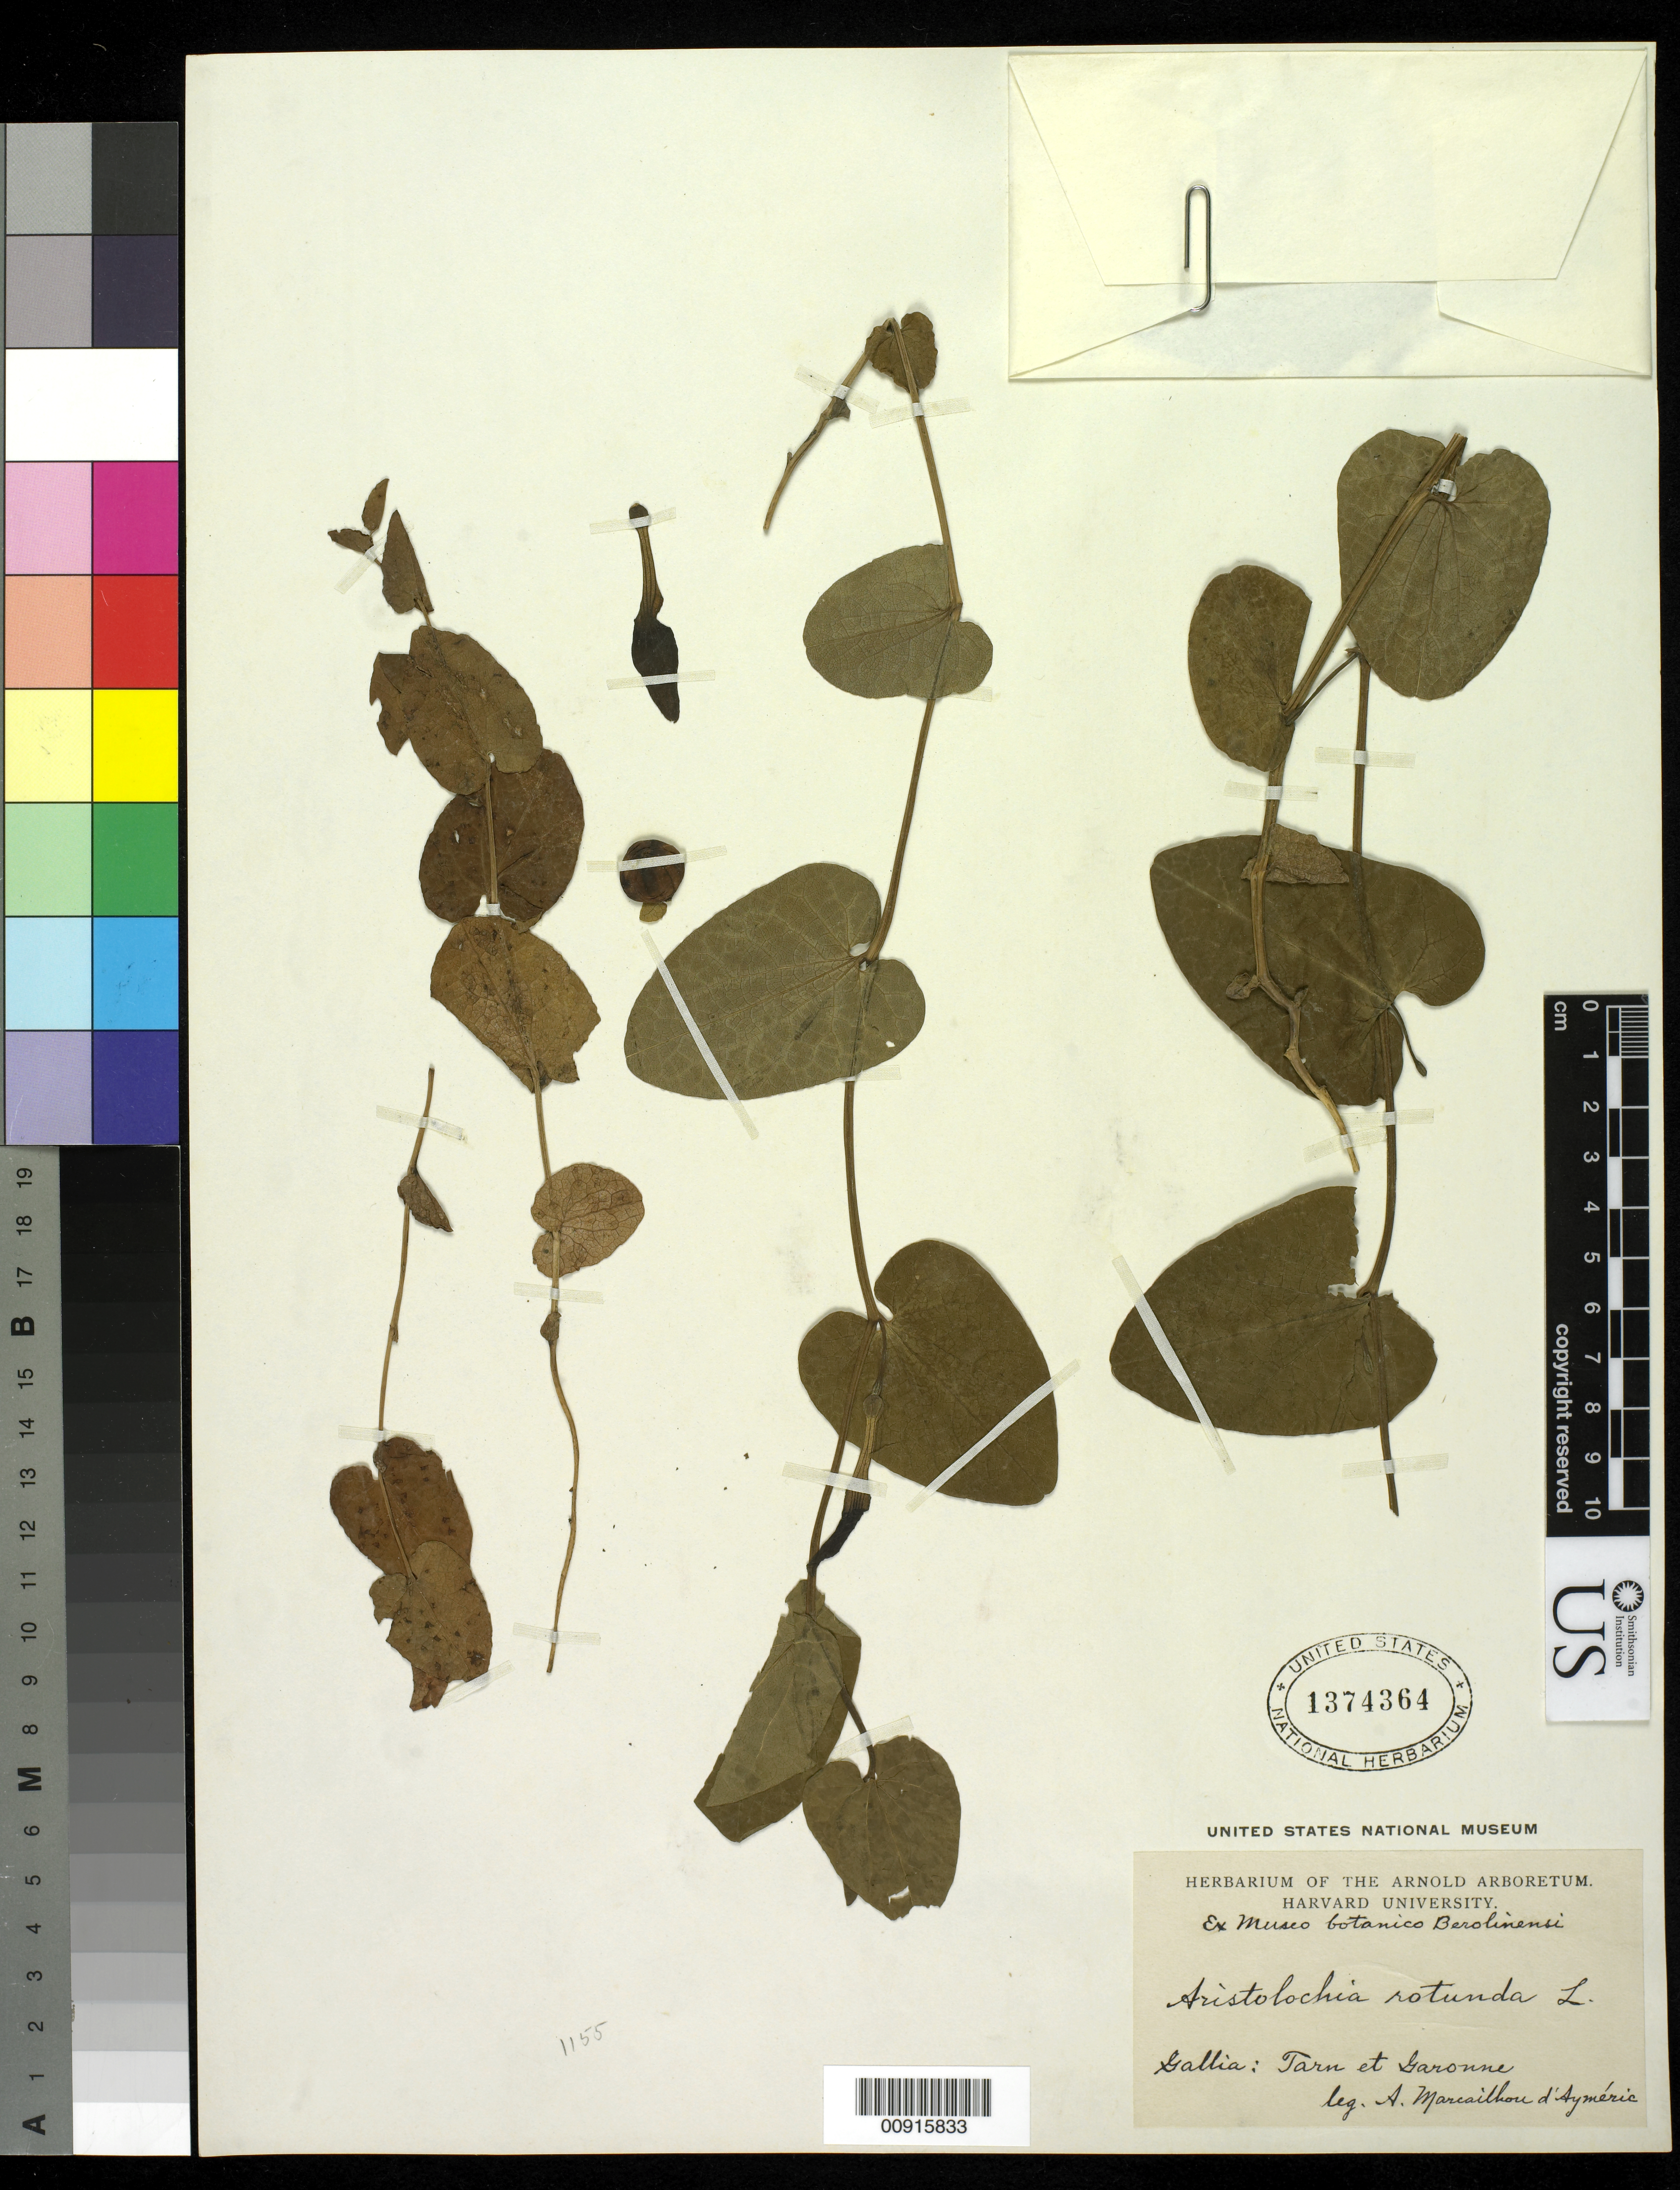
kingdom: Plantae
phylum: Tracheophyta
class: Magnoliopsida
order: Piperales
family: Aristolochiaceae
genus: Aristolochia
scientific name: Aristolochia rotunda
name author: L.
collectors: A.L.M. Marcailhou d' Aymeric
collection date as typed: s.d.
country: France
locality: Gallia,Tarn et Garonne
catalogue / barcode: US 1374364